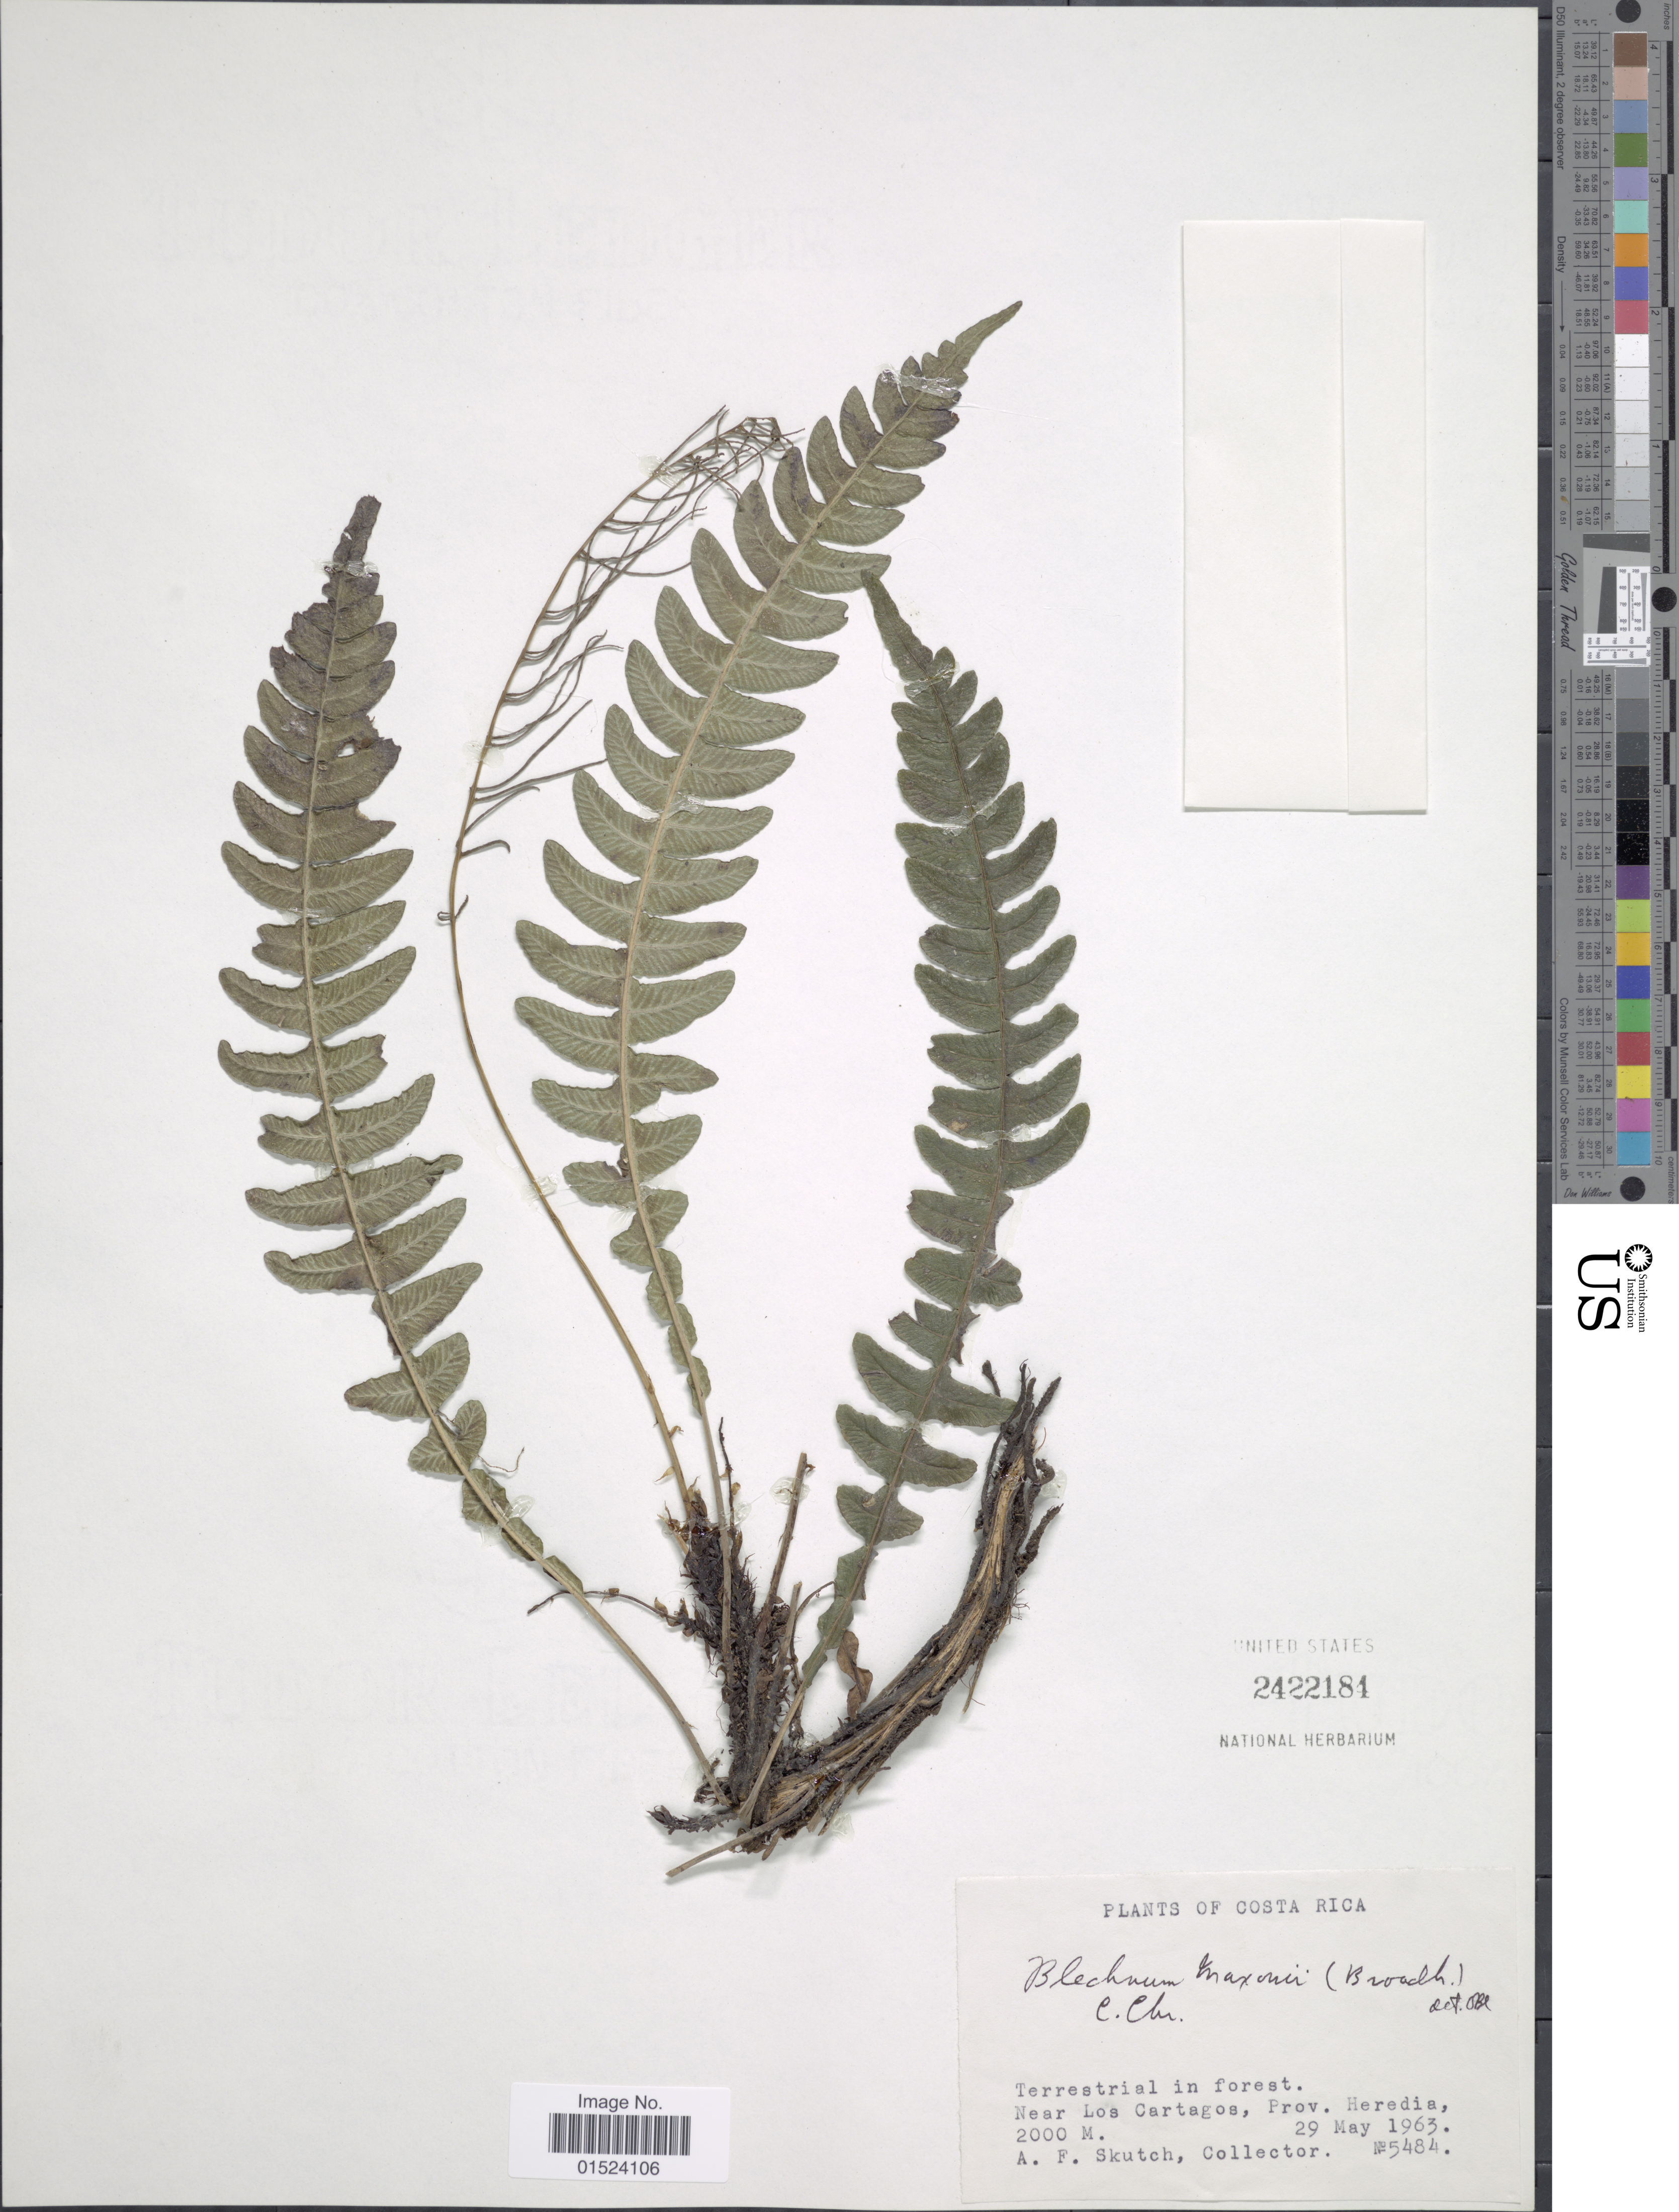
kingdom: Plantae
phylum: Tracheophyta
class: Polypodiopsida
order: Polypodiales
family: Blechnaceae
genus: Blechnum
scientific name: Blechnum l'herminieri subsp. lehmannii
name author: (Hieron.) Lellinger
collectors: A. F. Skutch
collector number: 5484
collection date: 1963-05-29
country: Costa Rica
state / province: Heredia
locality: Near Los Cartagos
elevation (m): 2000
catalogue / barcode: US 2422184